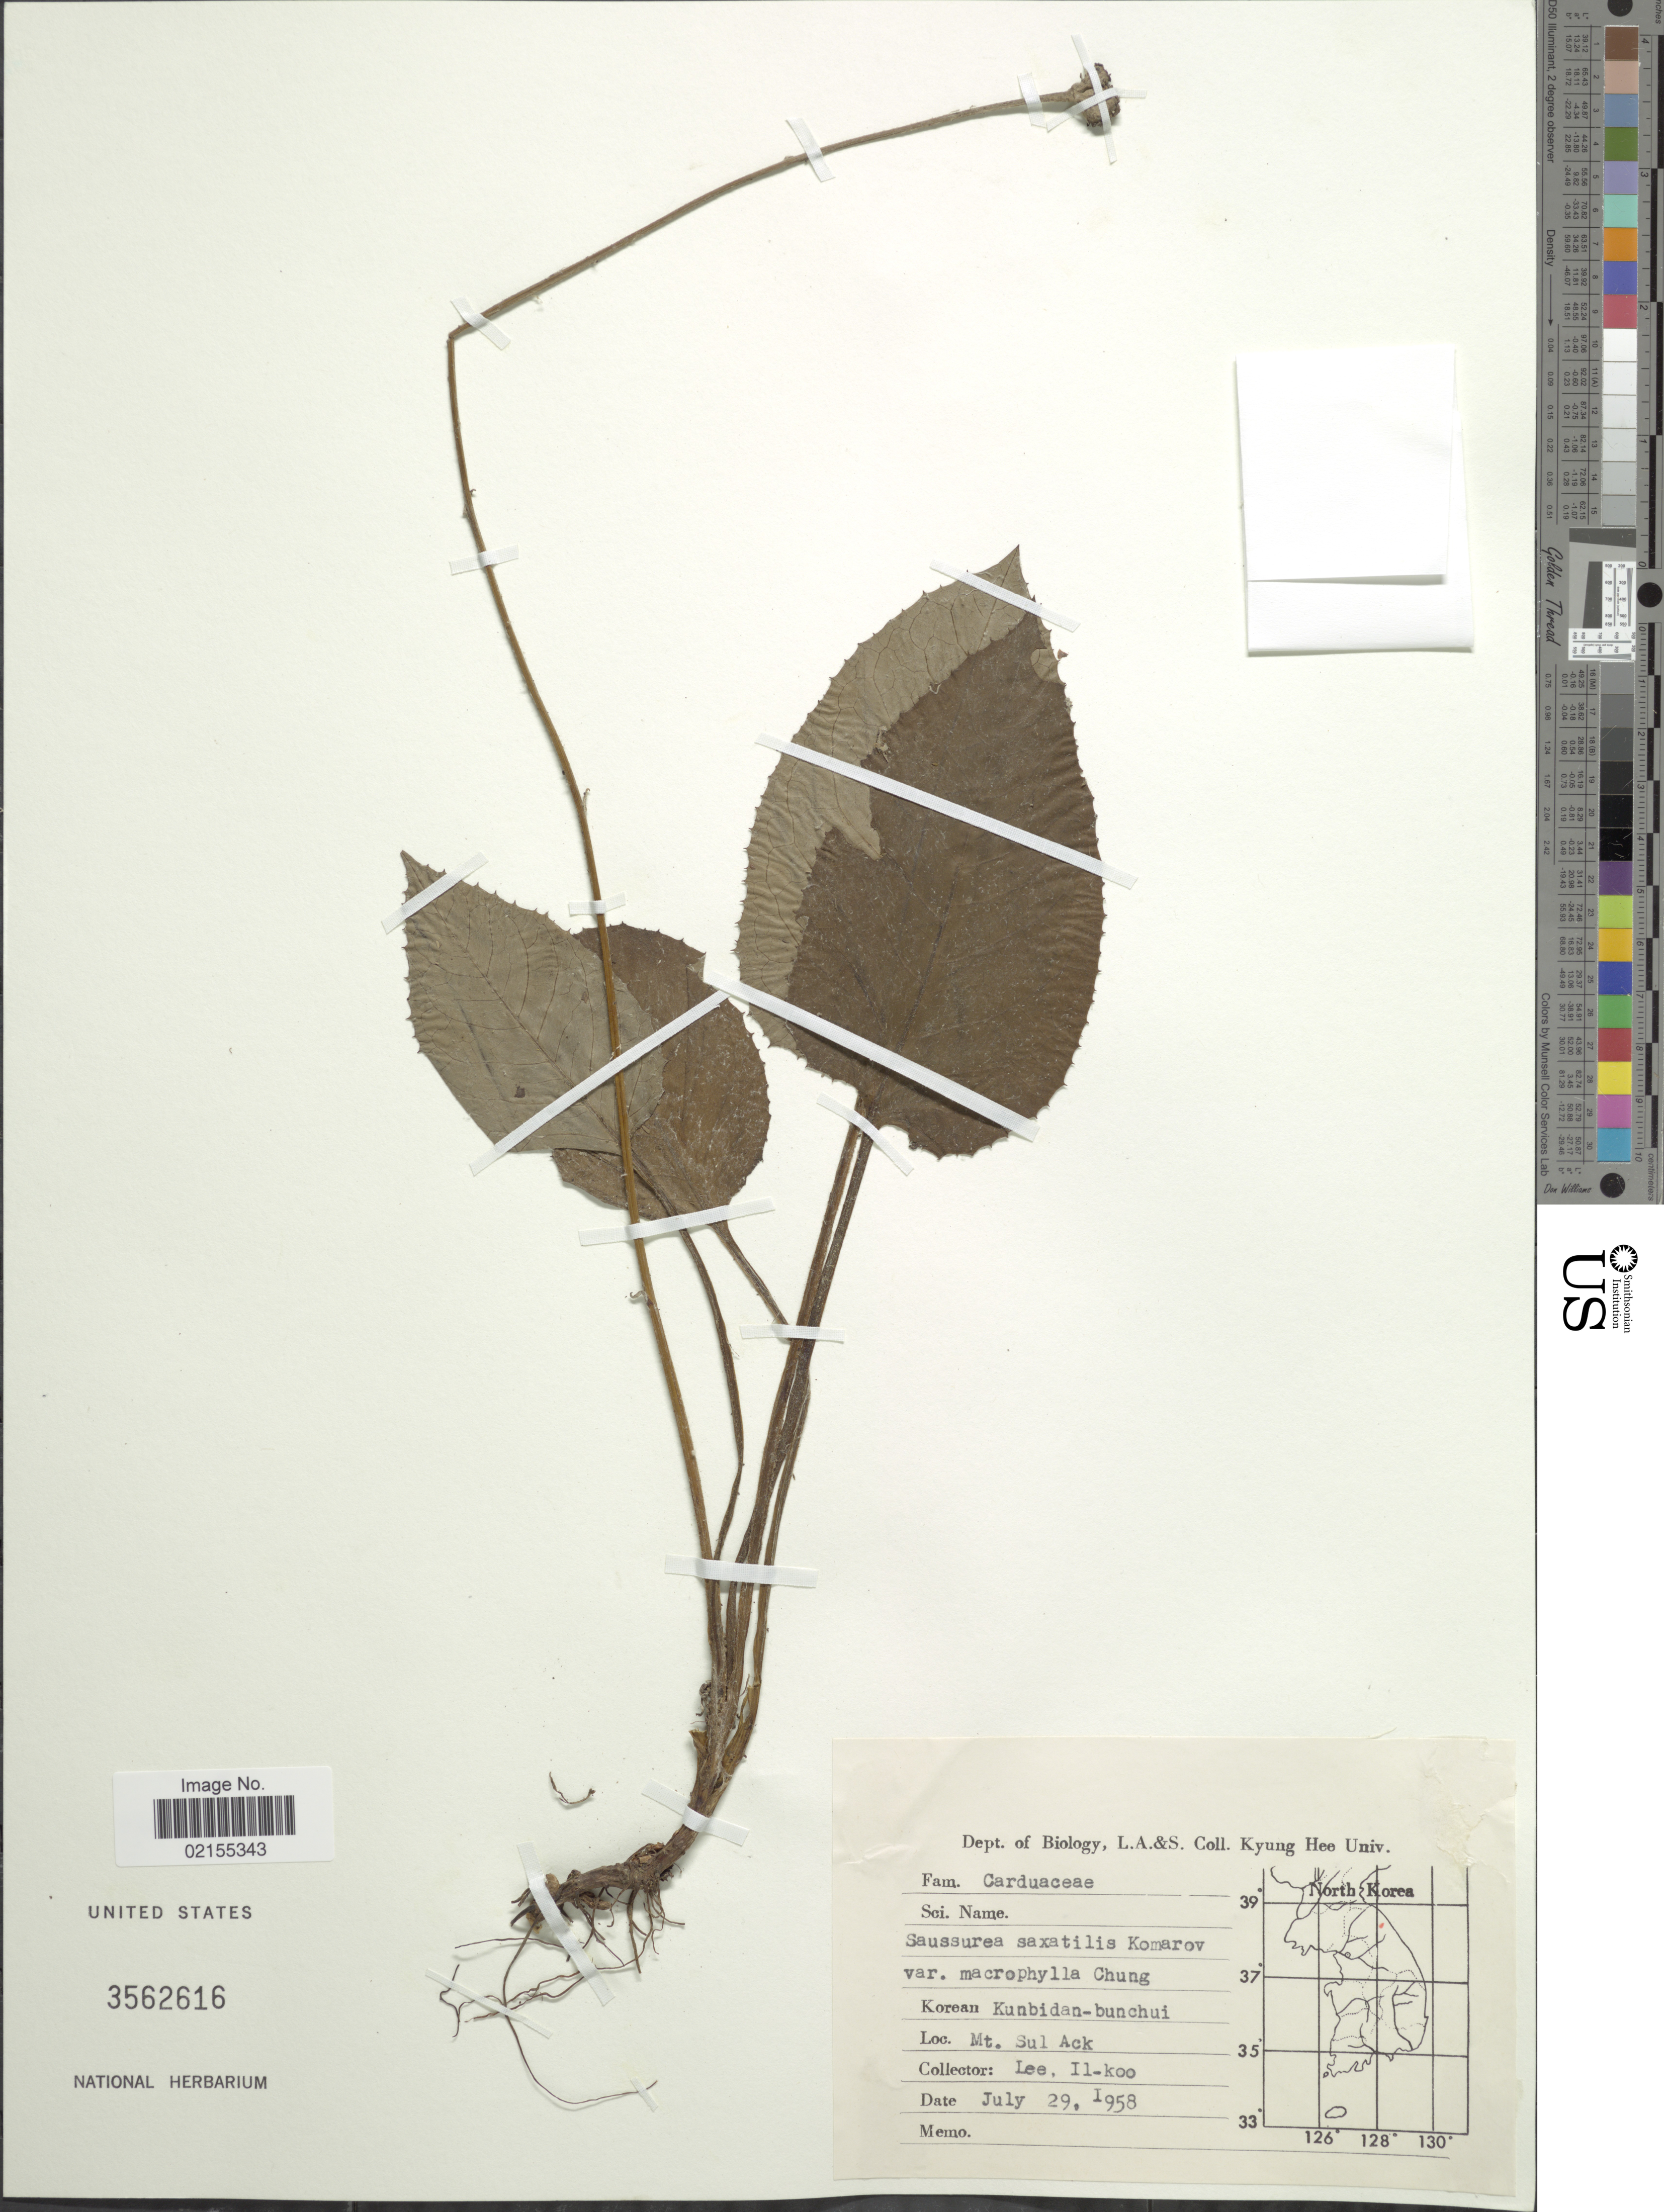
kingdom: Plantae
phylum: Tracheophyta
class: Magnoliopsida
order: Asterales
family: Asteraceae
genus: Saussurea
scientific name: Saussurea saxatilis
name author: Kom.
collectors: Il-Ko Lee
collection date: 1958-07-29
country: South Korea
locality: Mt. Sul Ack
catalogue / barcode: US 3562616